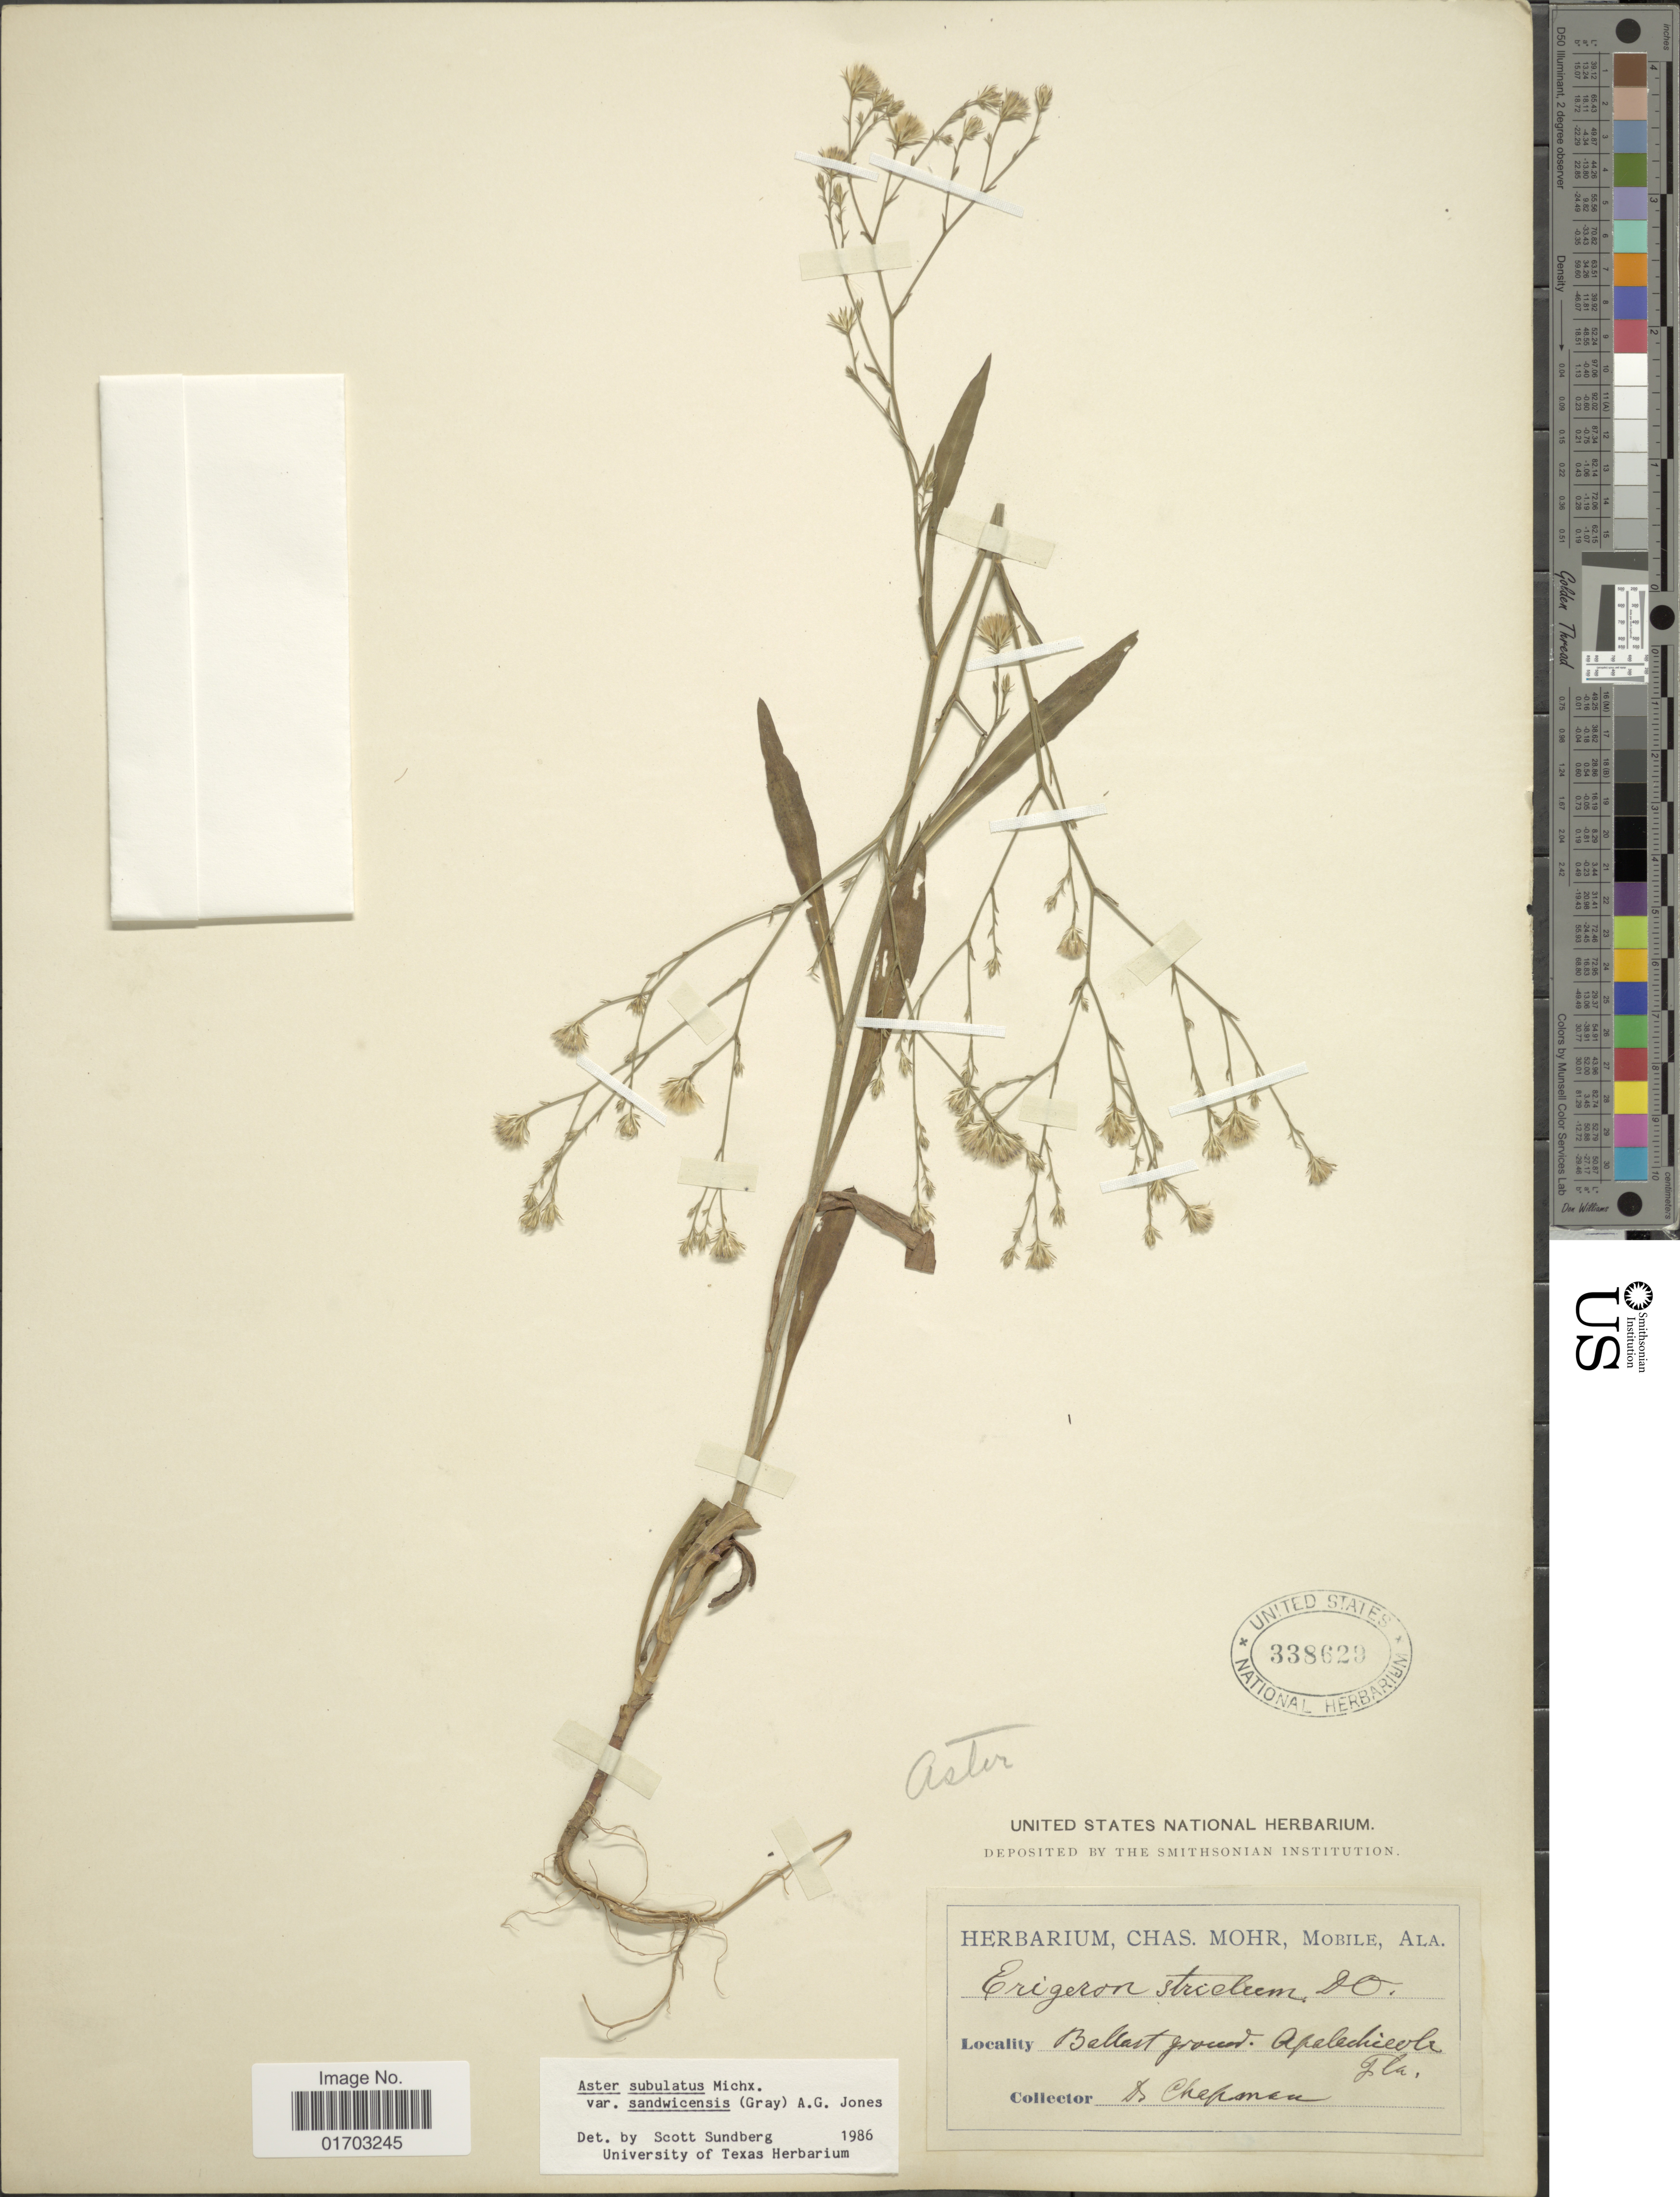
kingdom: Plantae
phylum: Tracheophyta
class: Magnoliopsida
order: Asterales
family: Asteraceae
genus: Symphyotrichum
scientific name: Symphyotrichum squamatum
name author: (Spreng.) G.L. Nesom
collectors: R. Chapman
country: United States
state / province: Florida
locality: Ballast ground, Apalachicola.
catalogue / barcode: US 338629